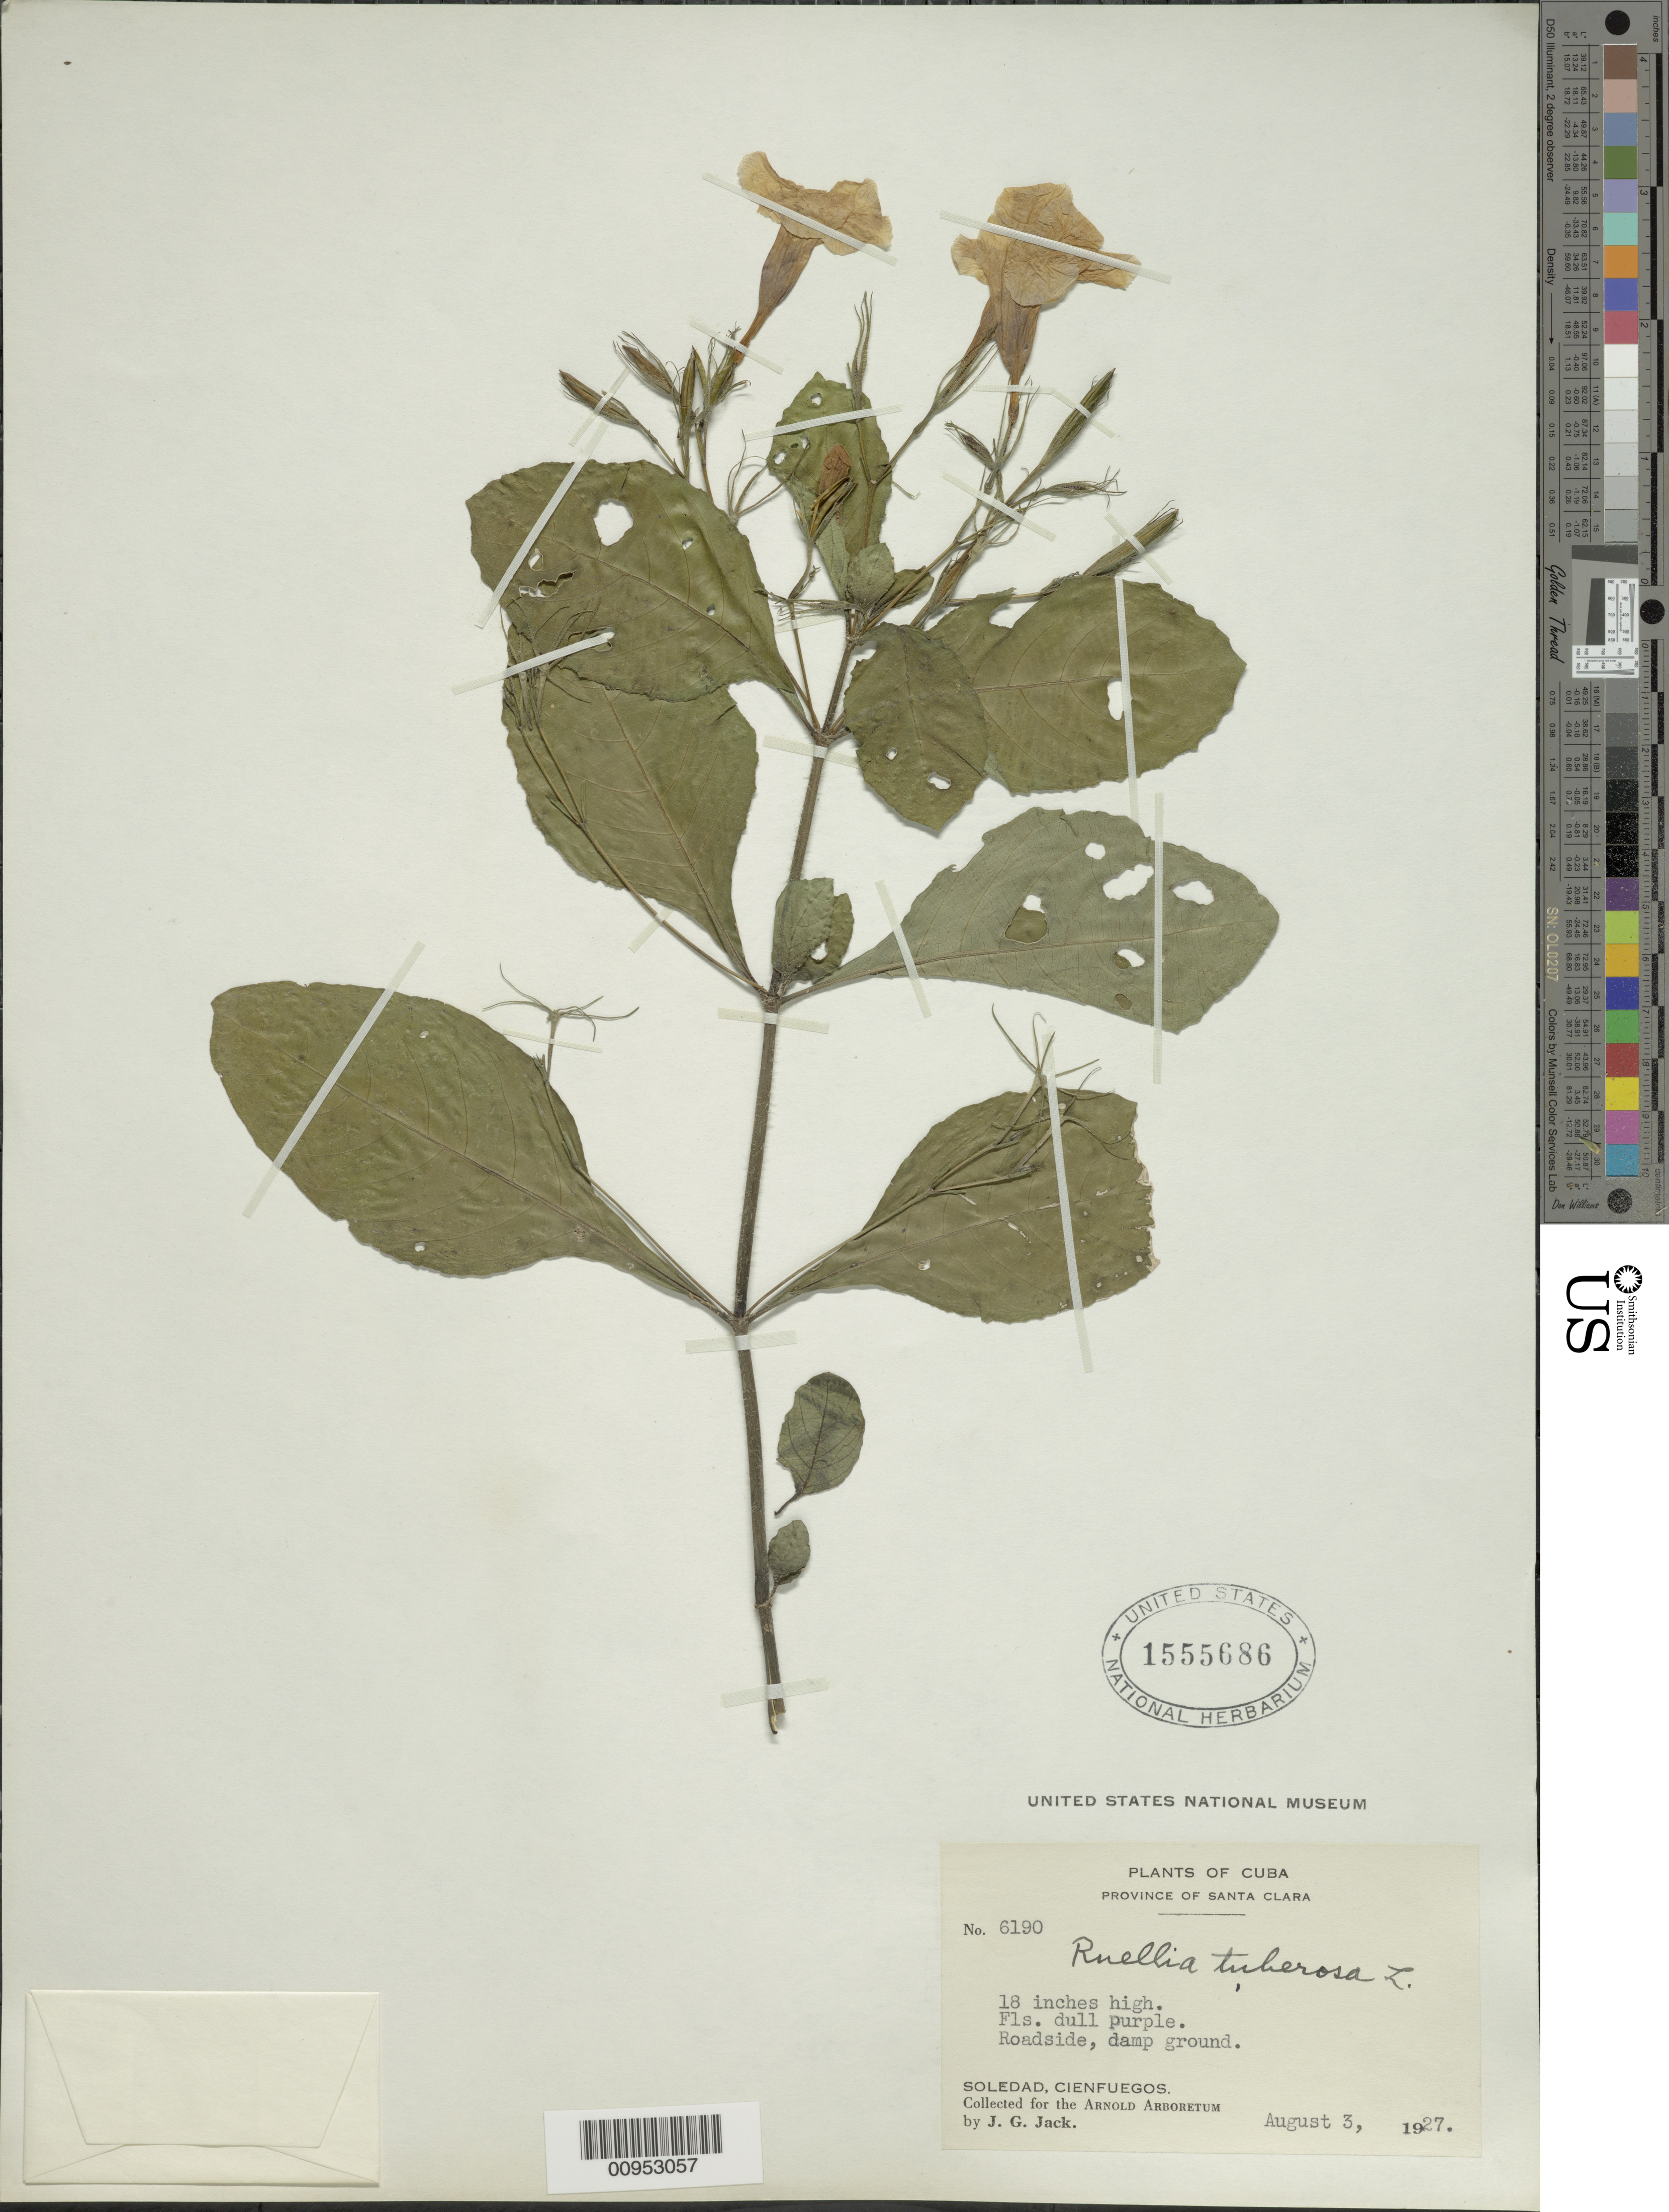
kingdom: Plantae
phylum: Tracheophyta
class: Magnoliopsida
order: Lamiales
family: Acanthaceae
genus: Ruellia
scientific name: Ruellia tuberosa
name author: L.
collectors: J. G. Jack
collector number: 6190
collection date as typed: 03 Aug 1927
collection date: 1927-08-03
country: Cuba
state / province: Cienfuegos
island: Cuba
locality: Soledad, Cienfuegos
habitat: Roadside, damp ground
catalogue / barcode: US 1555686